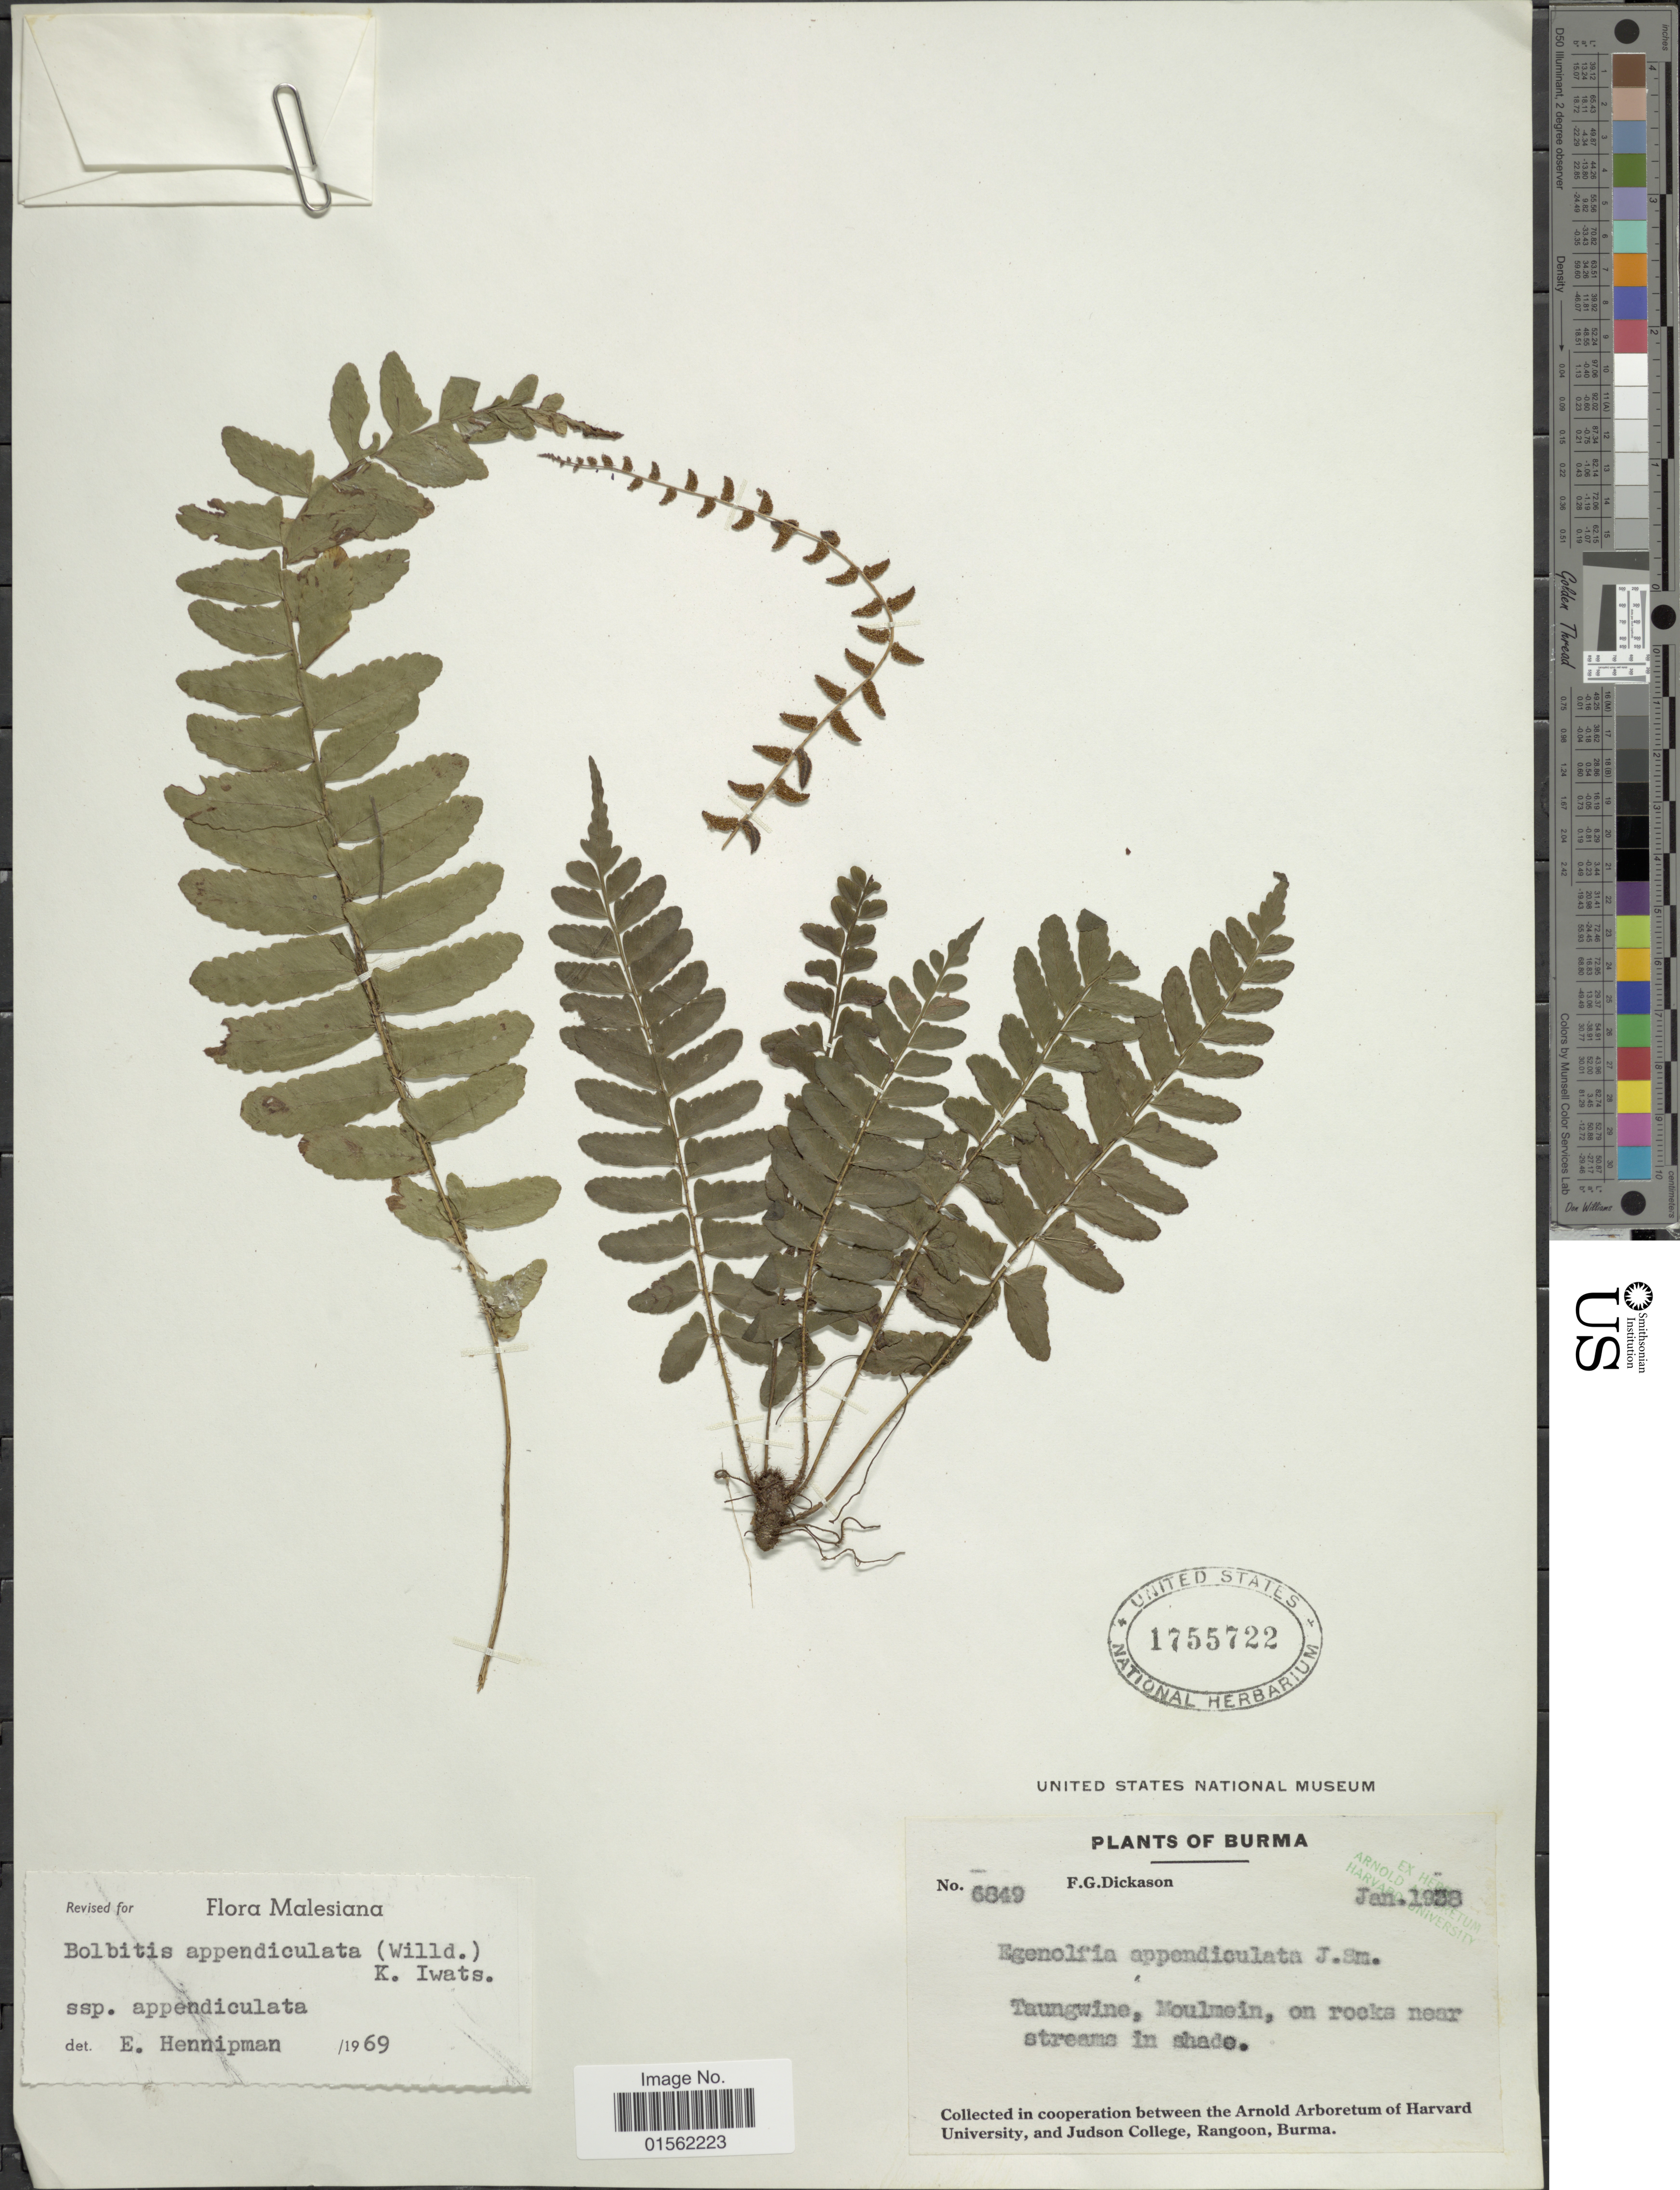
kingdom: Plantae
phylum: Tracheophyta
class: Polypodiopsida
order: Polypodiales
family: Dryopteridaceae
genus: Bolbitis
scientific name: Bolbitis appendiculata var. appendiculata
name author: (Willd.) K. Iwats.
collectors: F. Dickason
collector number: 6849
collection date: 1938-01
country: Myanmar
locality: Taungwine, Moulmein, on rock near streams in shade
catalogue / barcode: US 1755722